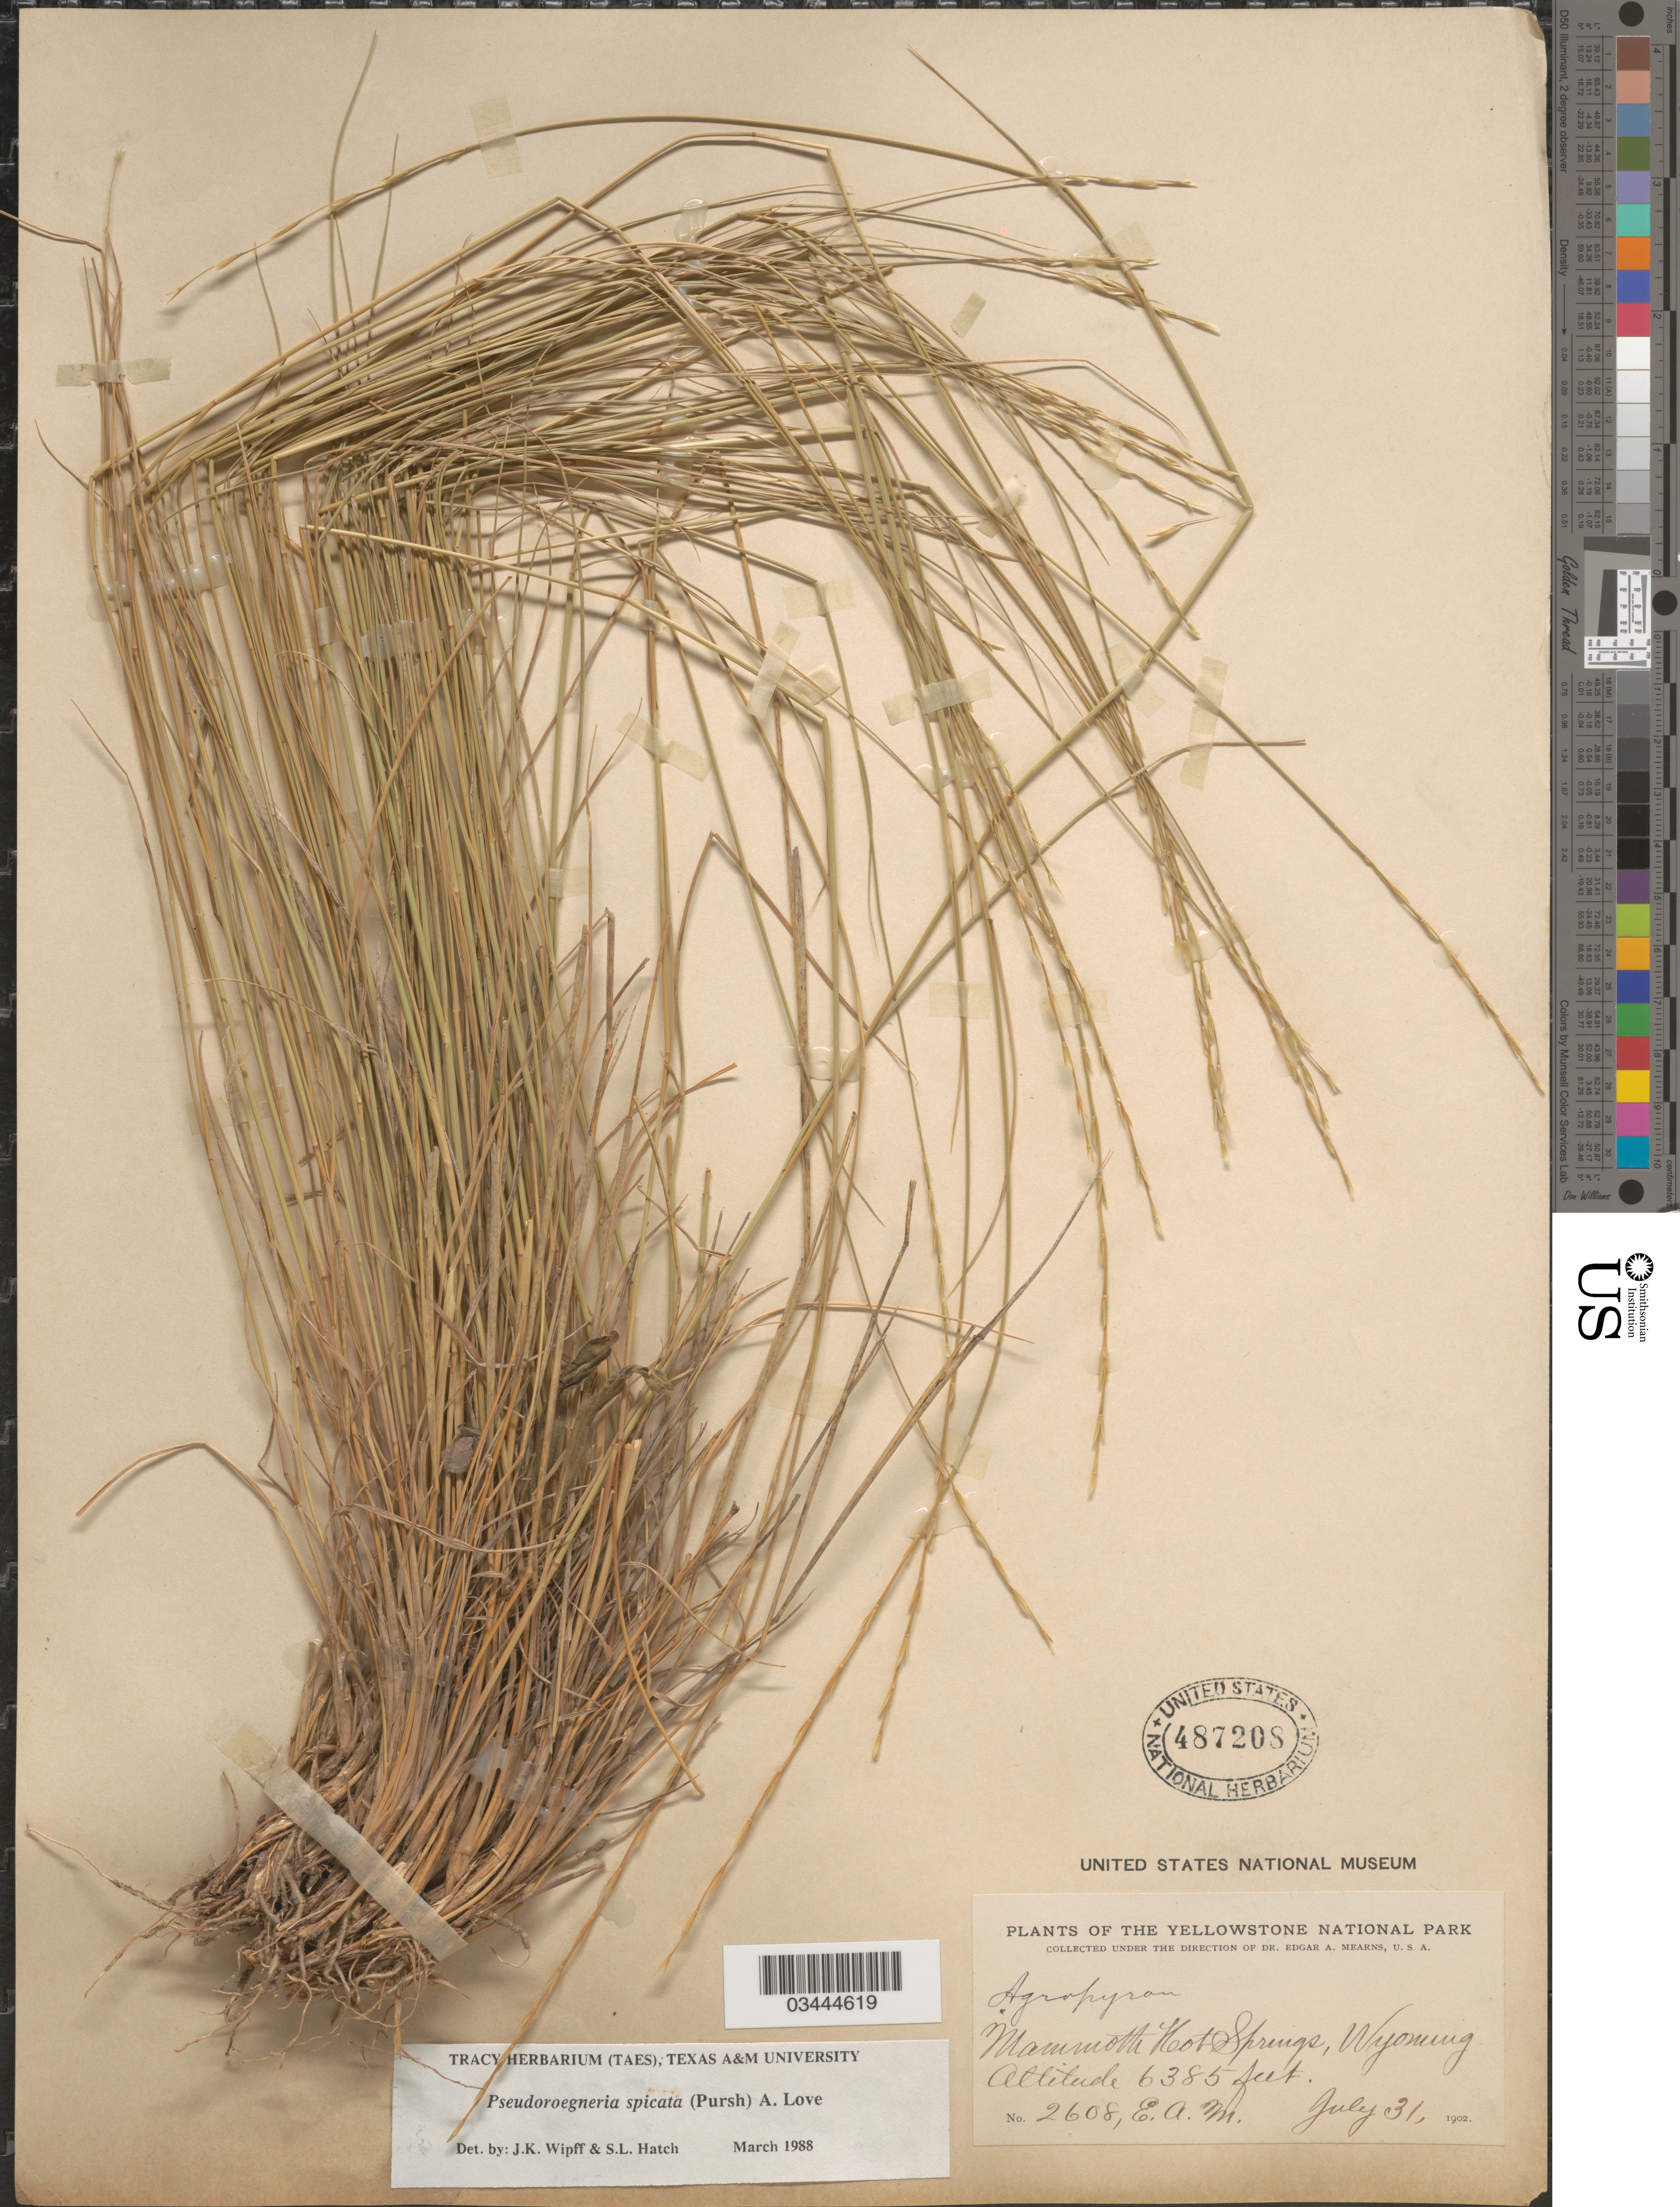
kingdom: Plantae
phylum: Tracheophyta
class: Liliopsida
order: Poales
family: Poaceae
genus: Pseudoroegneria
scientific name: Pseudoroegneria spicata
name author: (Pursh) Á. Löve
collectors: E. A. Mearns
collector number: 2608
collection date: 1902-07-31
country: United States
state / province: Wyoming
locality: The Yellowstone National Park. Mammoth Hot Springs.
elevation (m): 1946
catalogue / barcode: US 487208